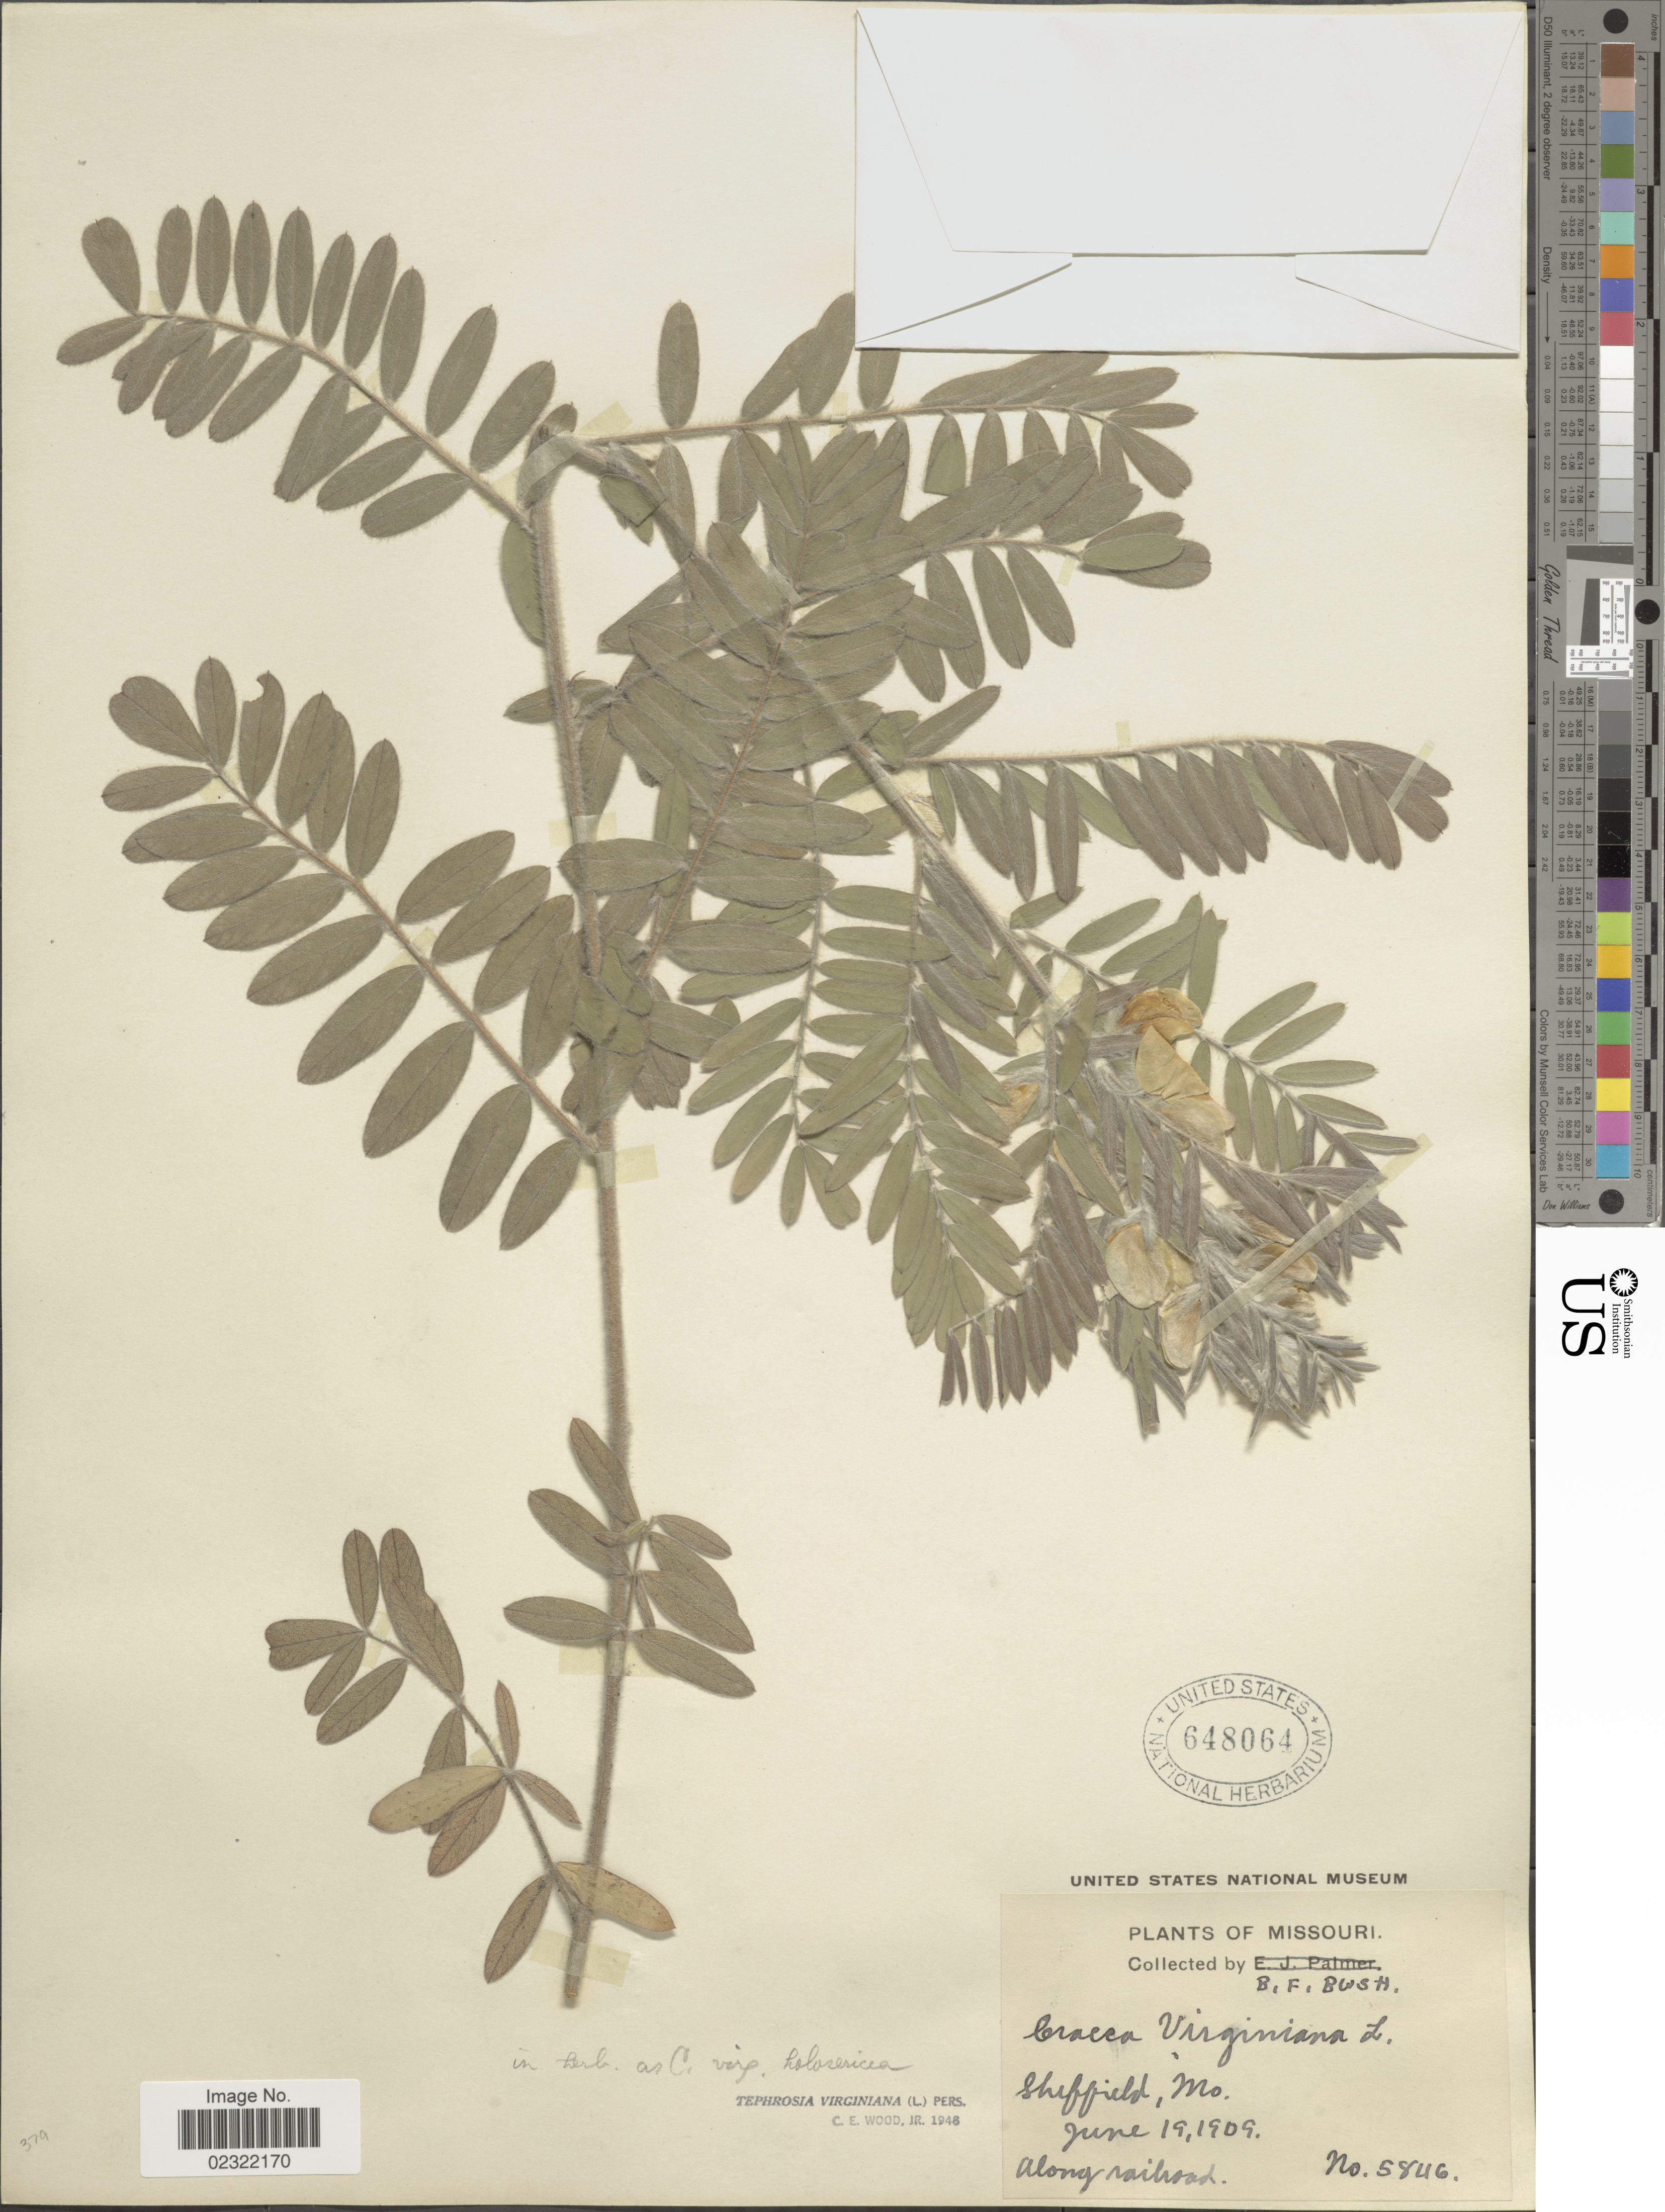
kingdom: Plantae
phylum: Tracheophyta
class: Magnoliopsida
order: Fabales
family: Fabaceae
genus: Tephrosia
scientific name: Tephrosia virginiana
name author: (L.) Pers.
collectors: B. F. Bush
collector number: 5846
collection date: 1909-06-19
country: United States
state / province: Missouri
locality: Sheffield, Along railroad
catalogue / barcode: US 648064